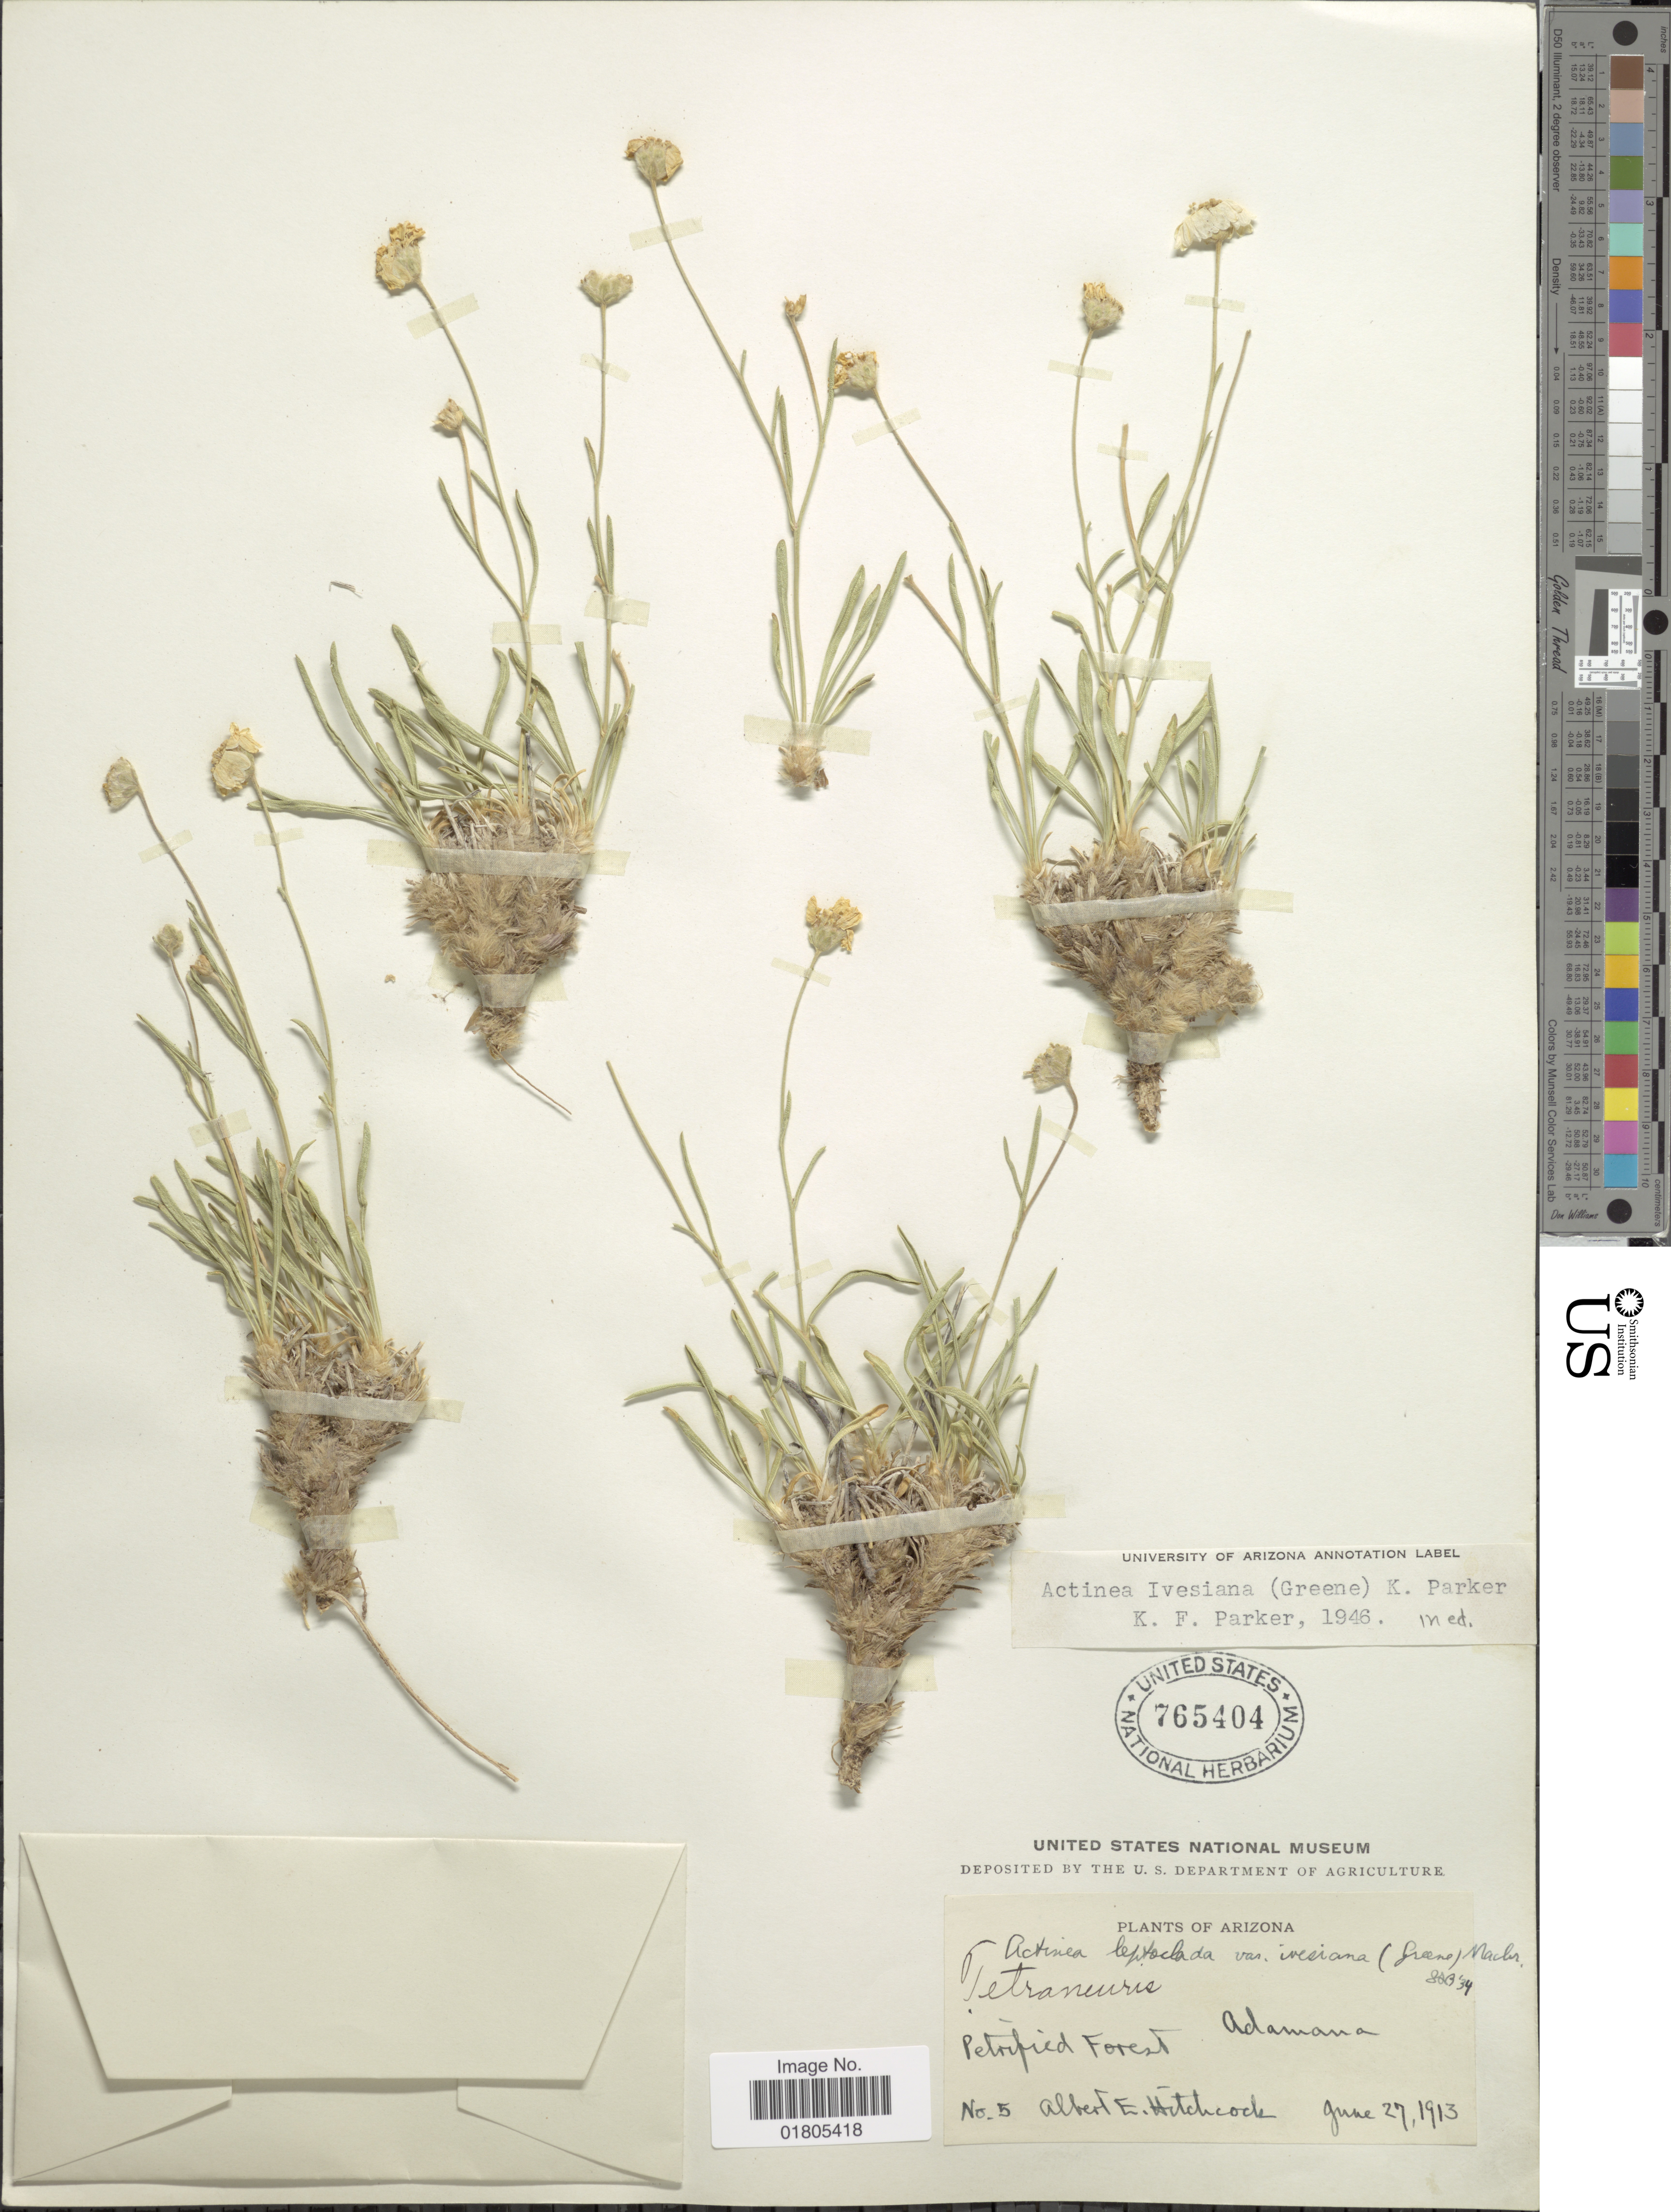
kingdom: Plantae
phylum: Tracheophyta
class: Magnoliopsida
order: Asterales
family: Asteraceae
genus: Actinea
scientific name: Actinea ivesiana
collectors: A. S. Hitchcock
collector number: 5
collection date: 1913-06-27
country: United States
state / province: Arizona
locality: Adamana. Petrified Forest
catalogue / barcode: US 765404